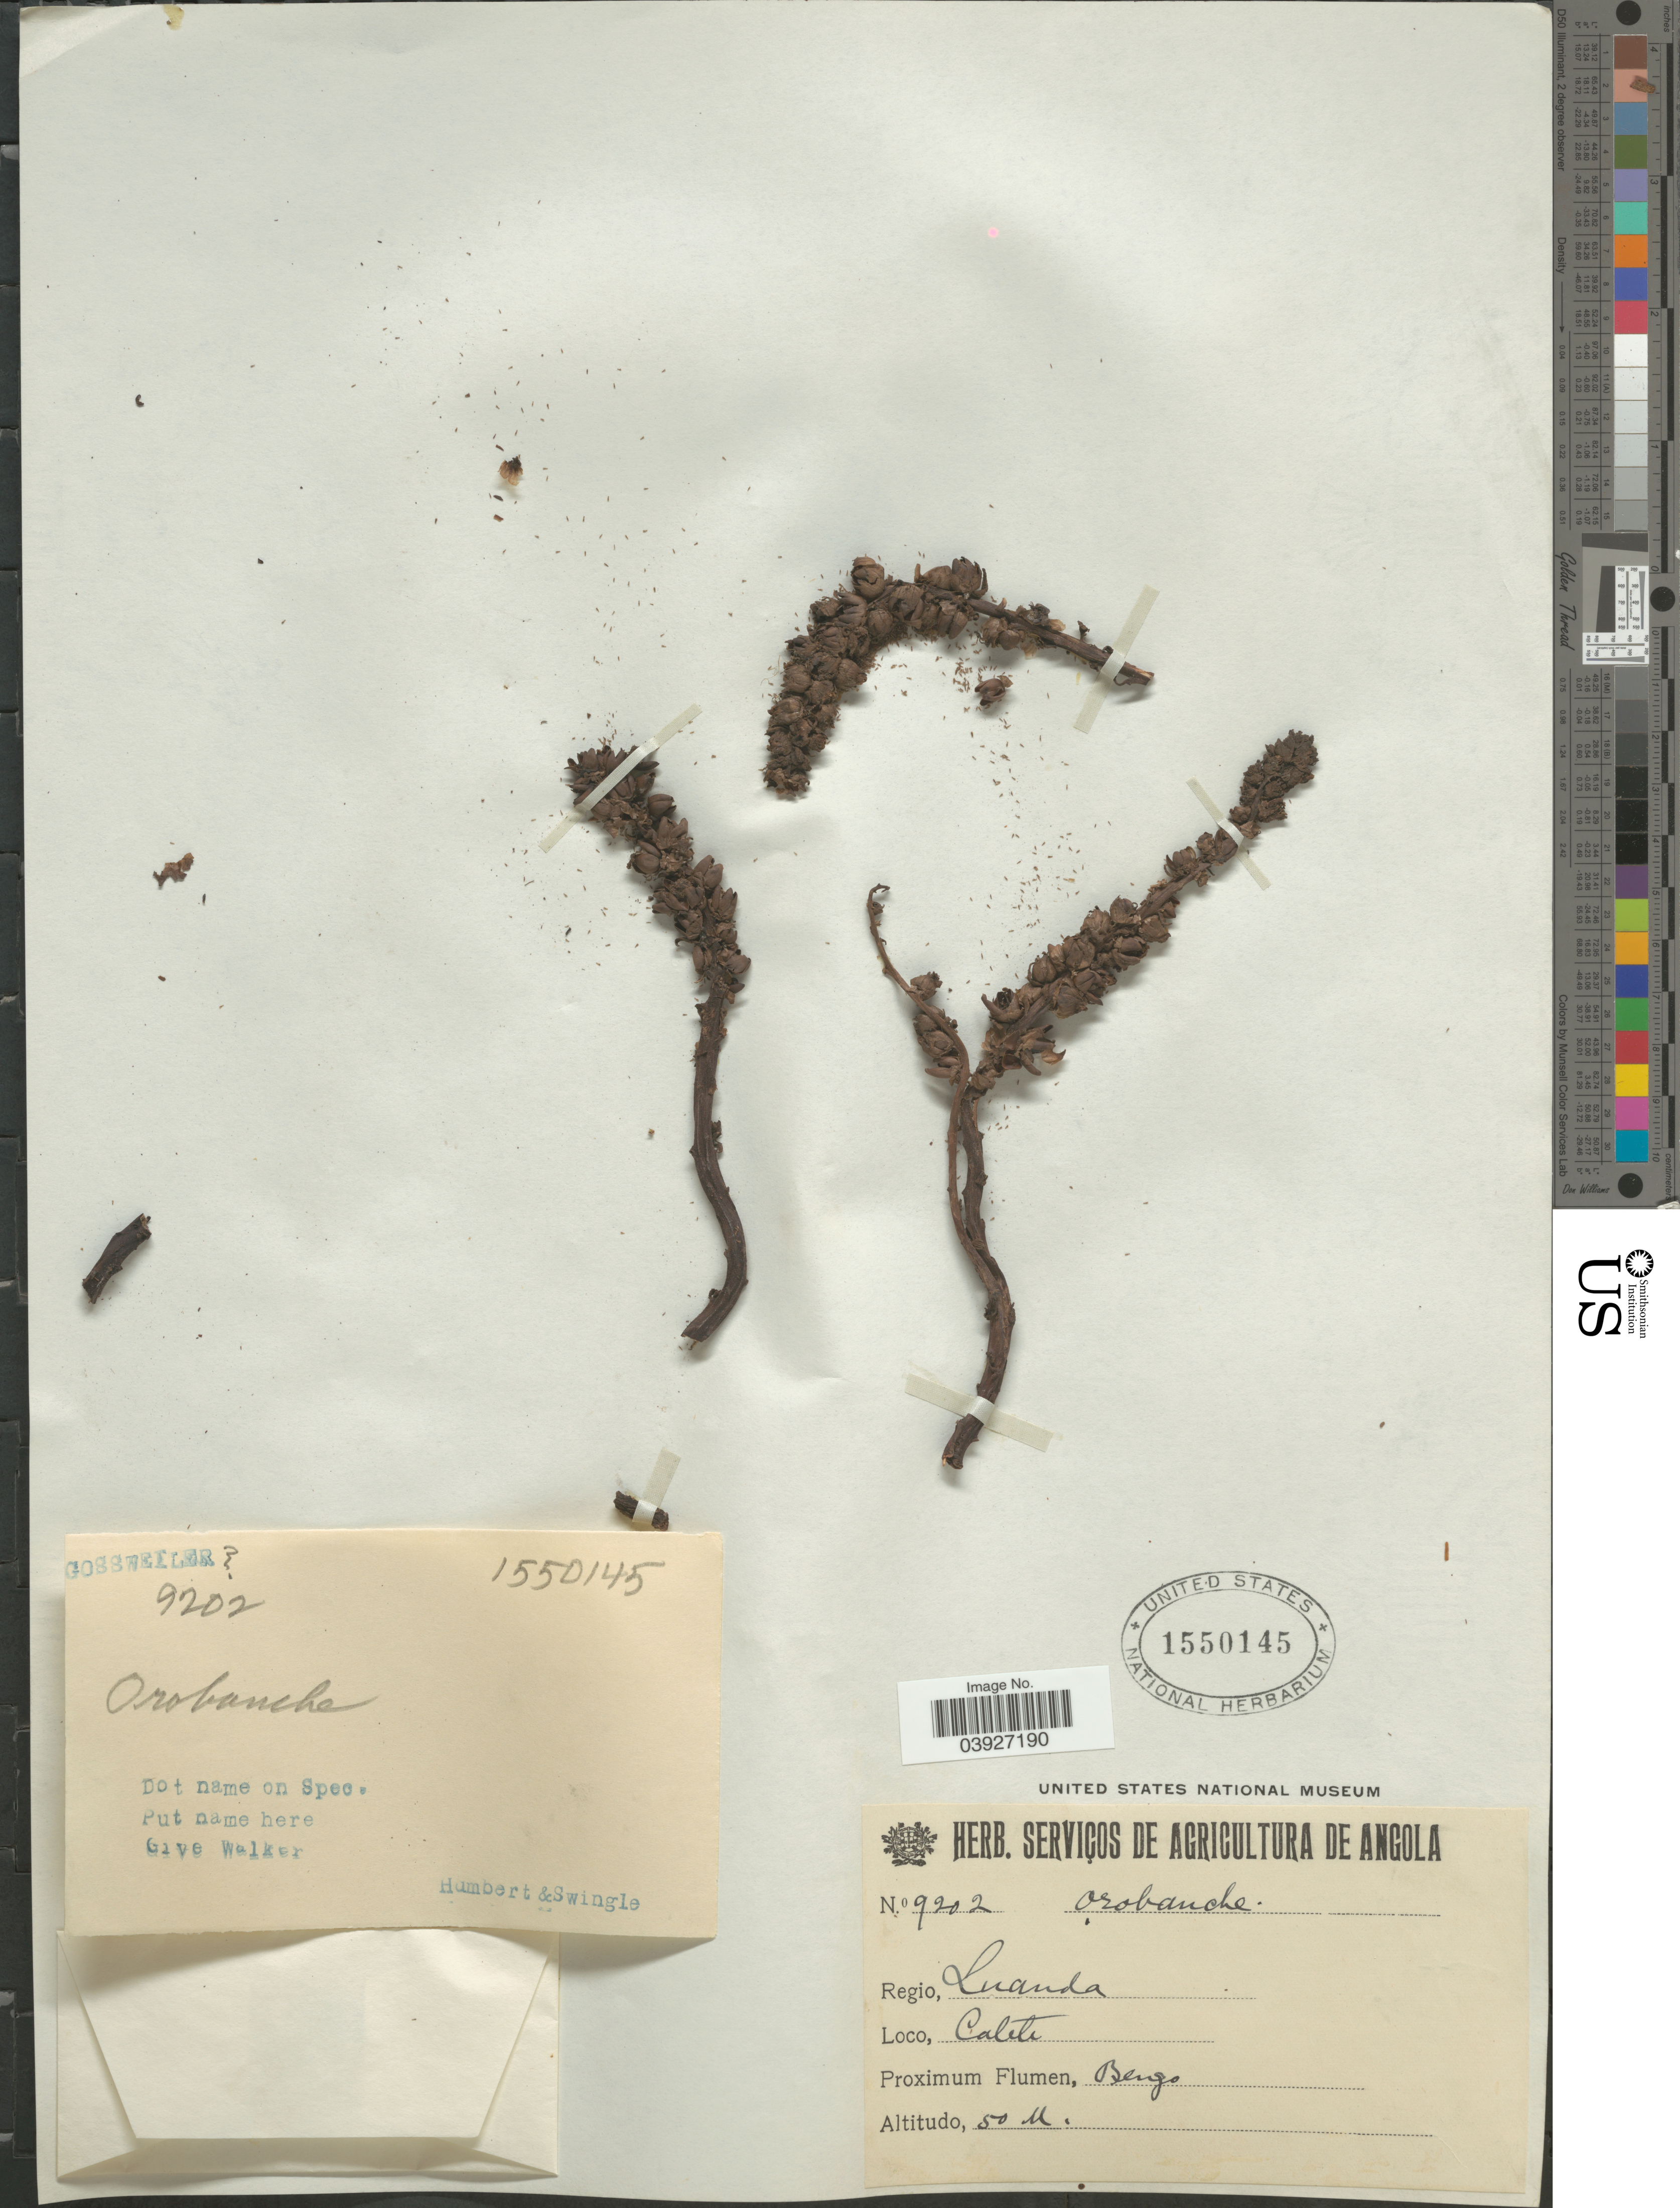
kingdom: Plantae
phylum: Tracheophyta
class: Magnoliopsida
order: Lamiales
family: Orobanchaceae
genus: Orobanche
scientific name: Orobanche sp.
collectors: -- Humbert & -. Swingle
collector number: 9202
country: Angola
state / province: Luanda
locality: Regio, Luanda. Loco, Catete. Proximum Flumen, Bengo.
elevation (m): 50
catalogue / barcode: US 1550145